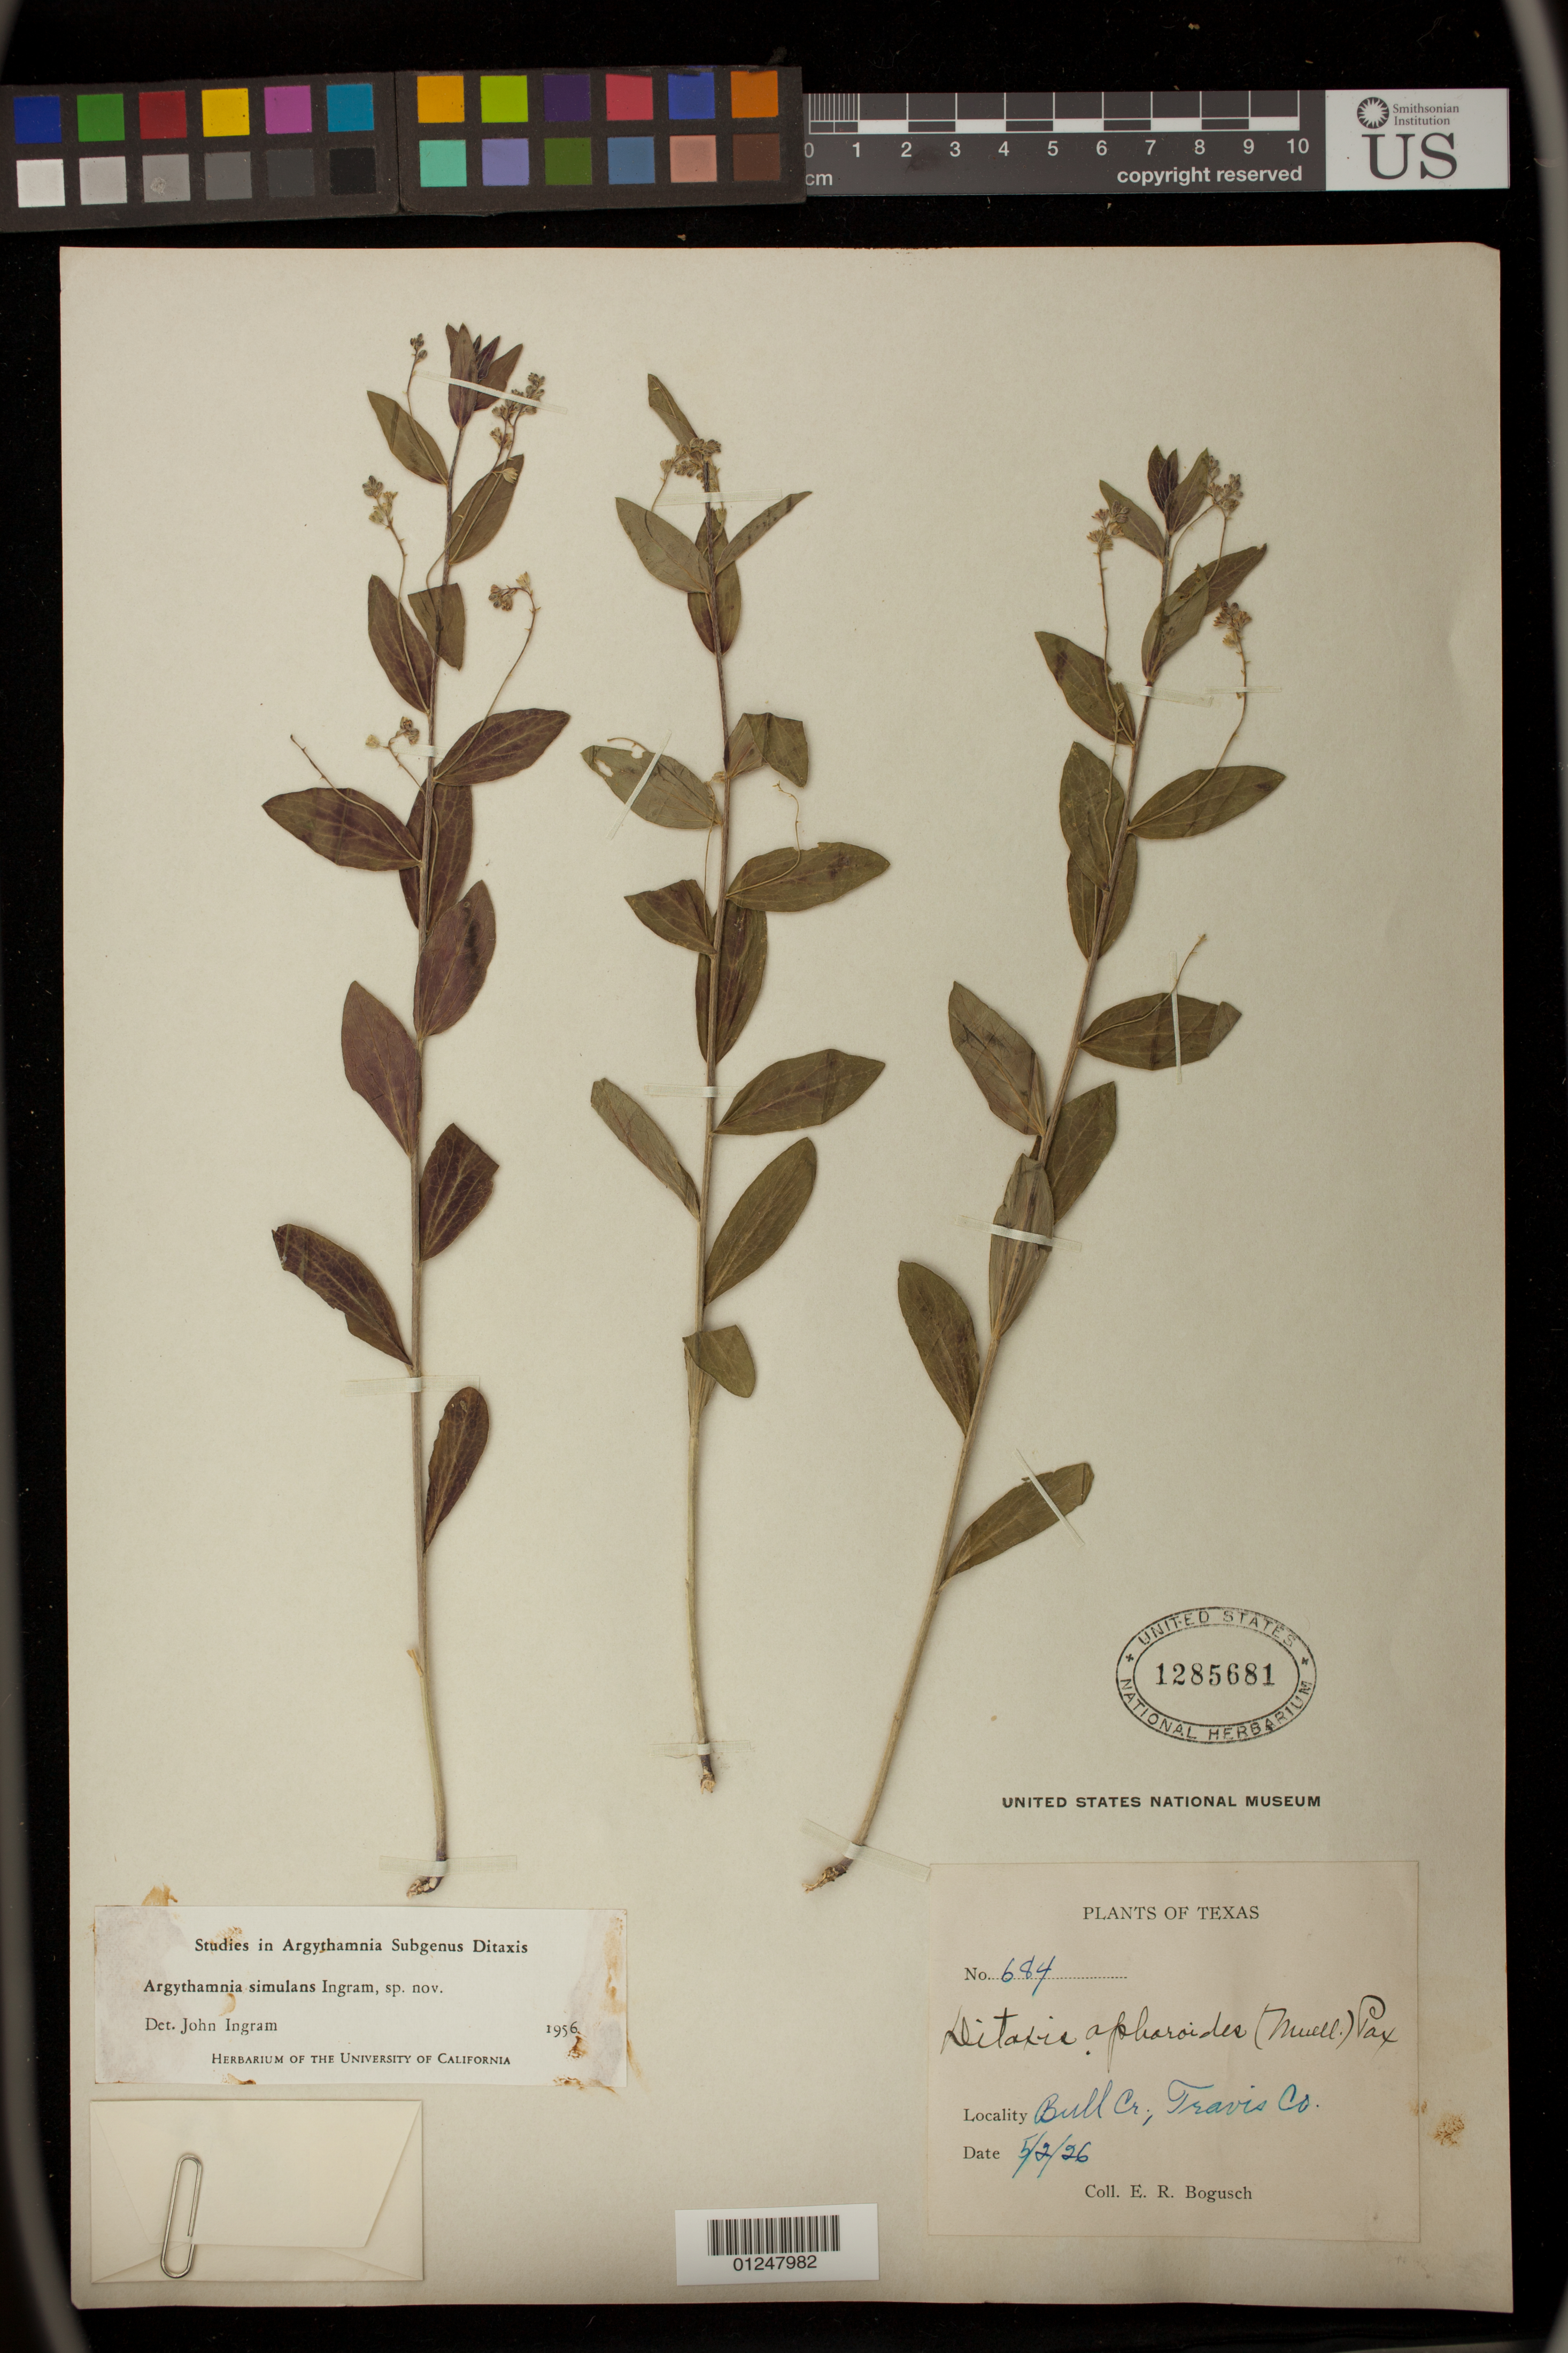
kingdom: Plantae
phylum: Tracheophyta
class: Magnoliopsida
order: Malpighiales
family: Euphorbiaceae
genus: Argythamnia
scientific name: Argythamnia simulans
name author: Ingram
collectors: E. Bogusch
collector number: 684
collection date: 1925-05-02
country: United States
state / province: Texas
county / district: Travis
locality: Bull Cr.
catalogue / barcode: US 1285681